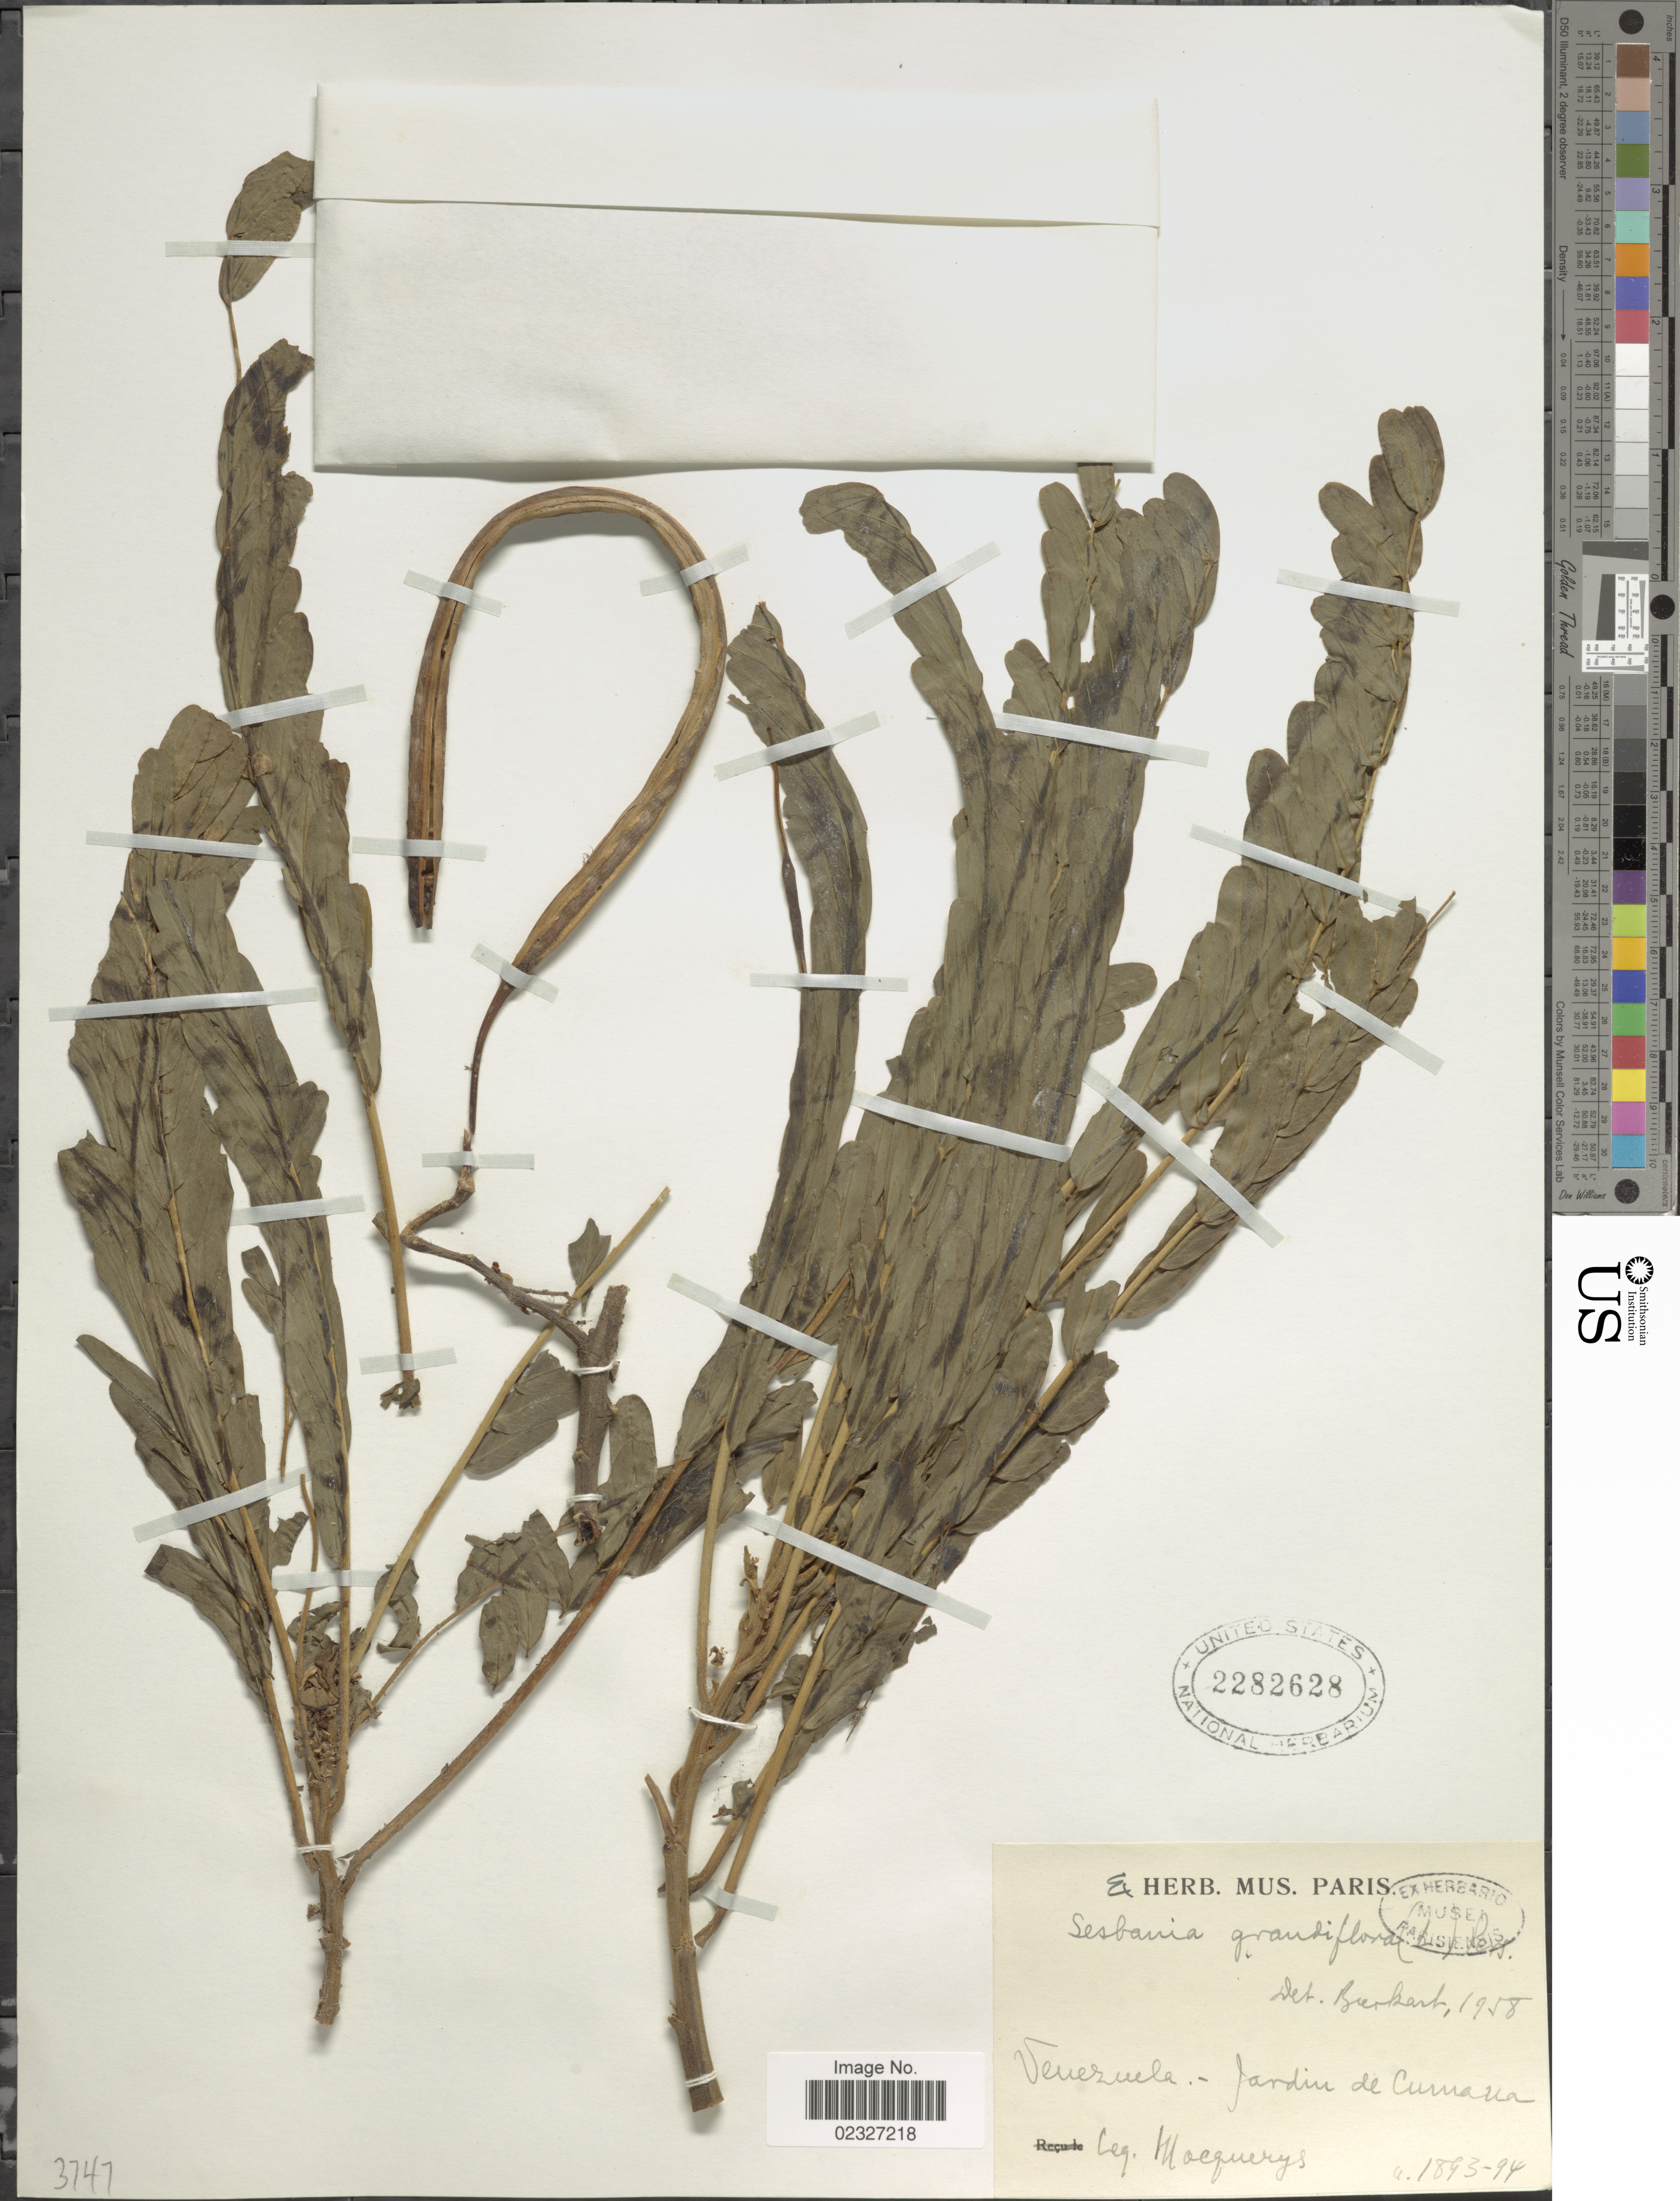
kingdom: Plantae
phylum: Tracheophyta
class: Magnoliopsida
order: Fabales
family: Fabaceae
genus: Sesbania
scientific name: Sesbania grandiflora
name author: (L.) Poir.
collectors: A. Mocquerys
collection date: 1893/1894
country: Venezuela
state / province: Sucre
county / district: Montes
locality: Jardin de Cumana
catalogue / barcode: US 2282628